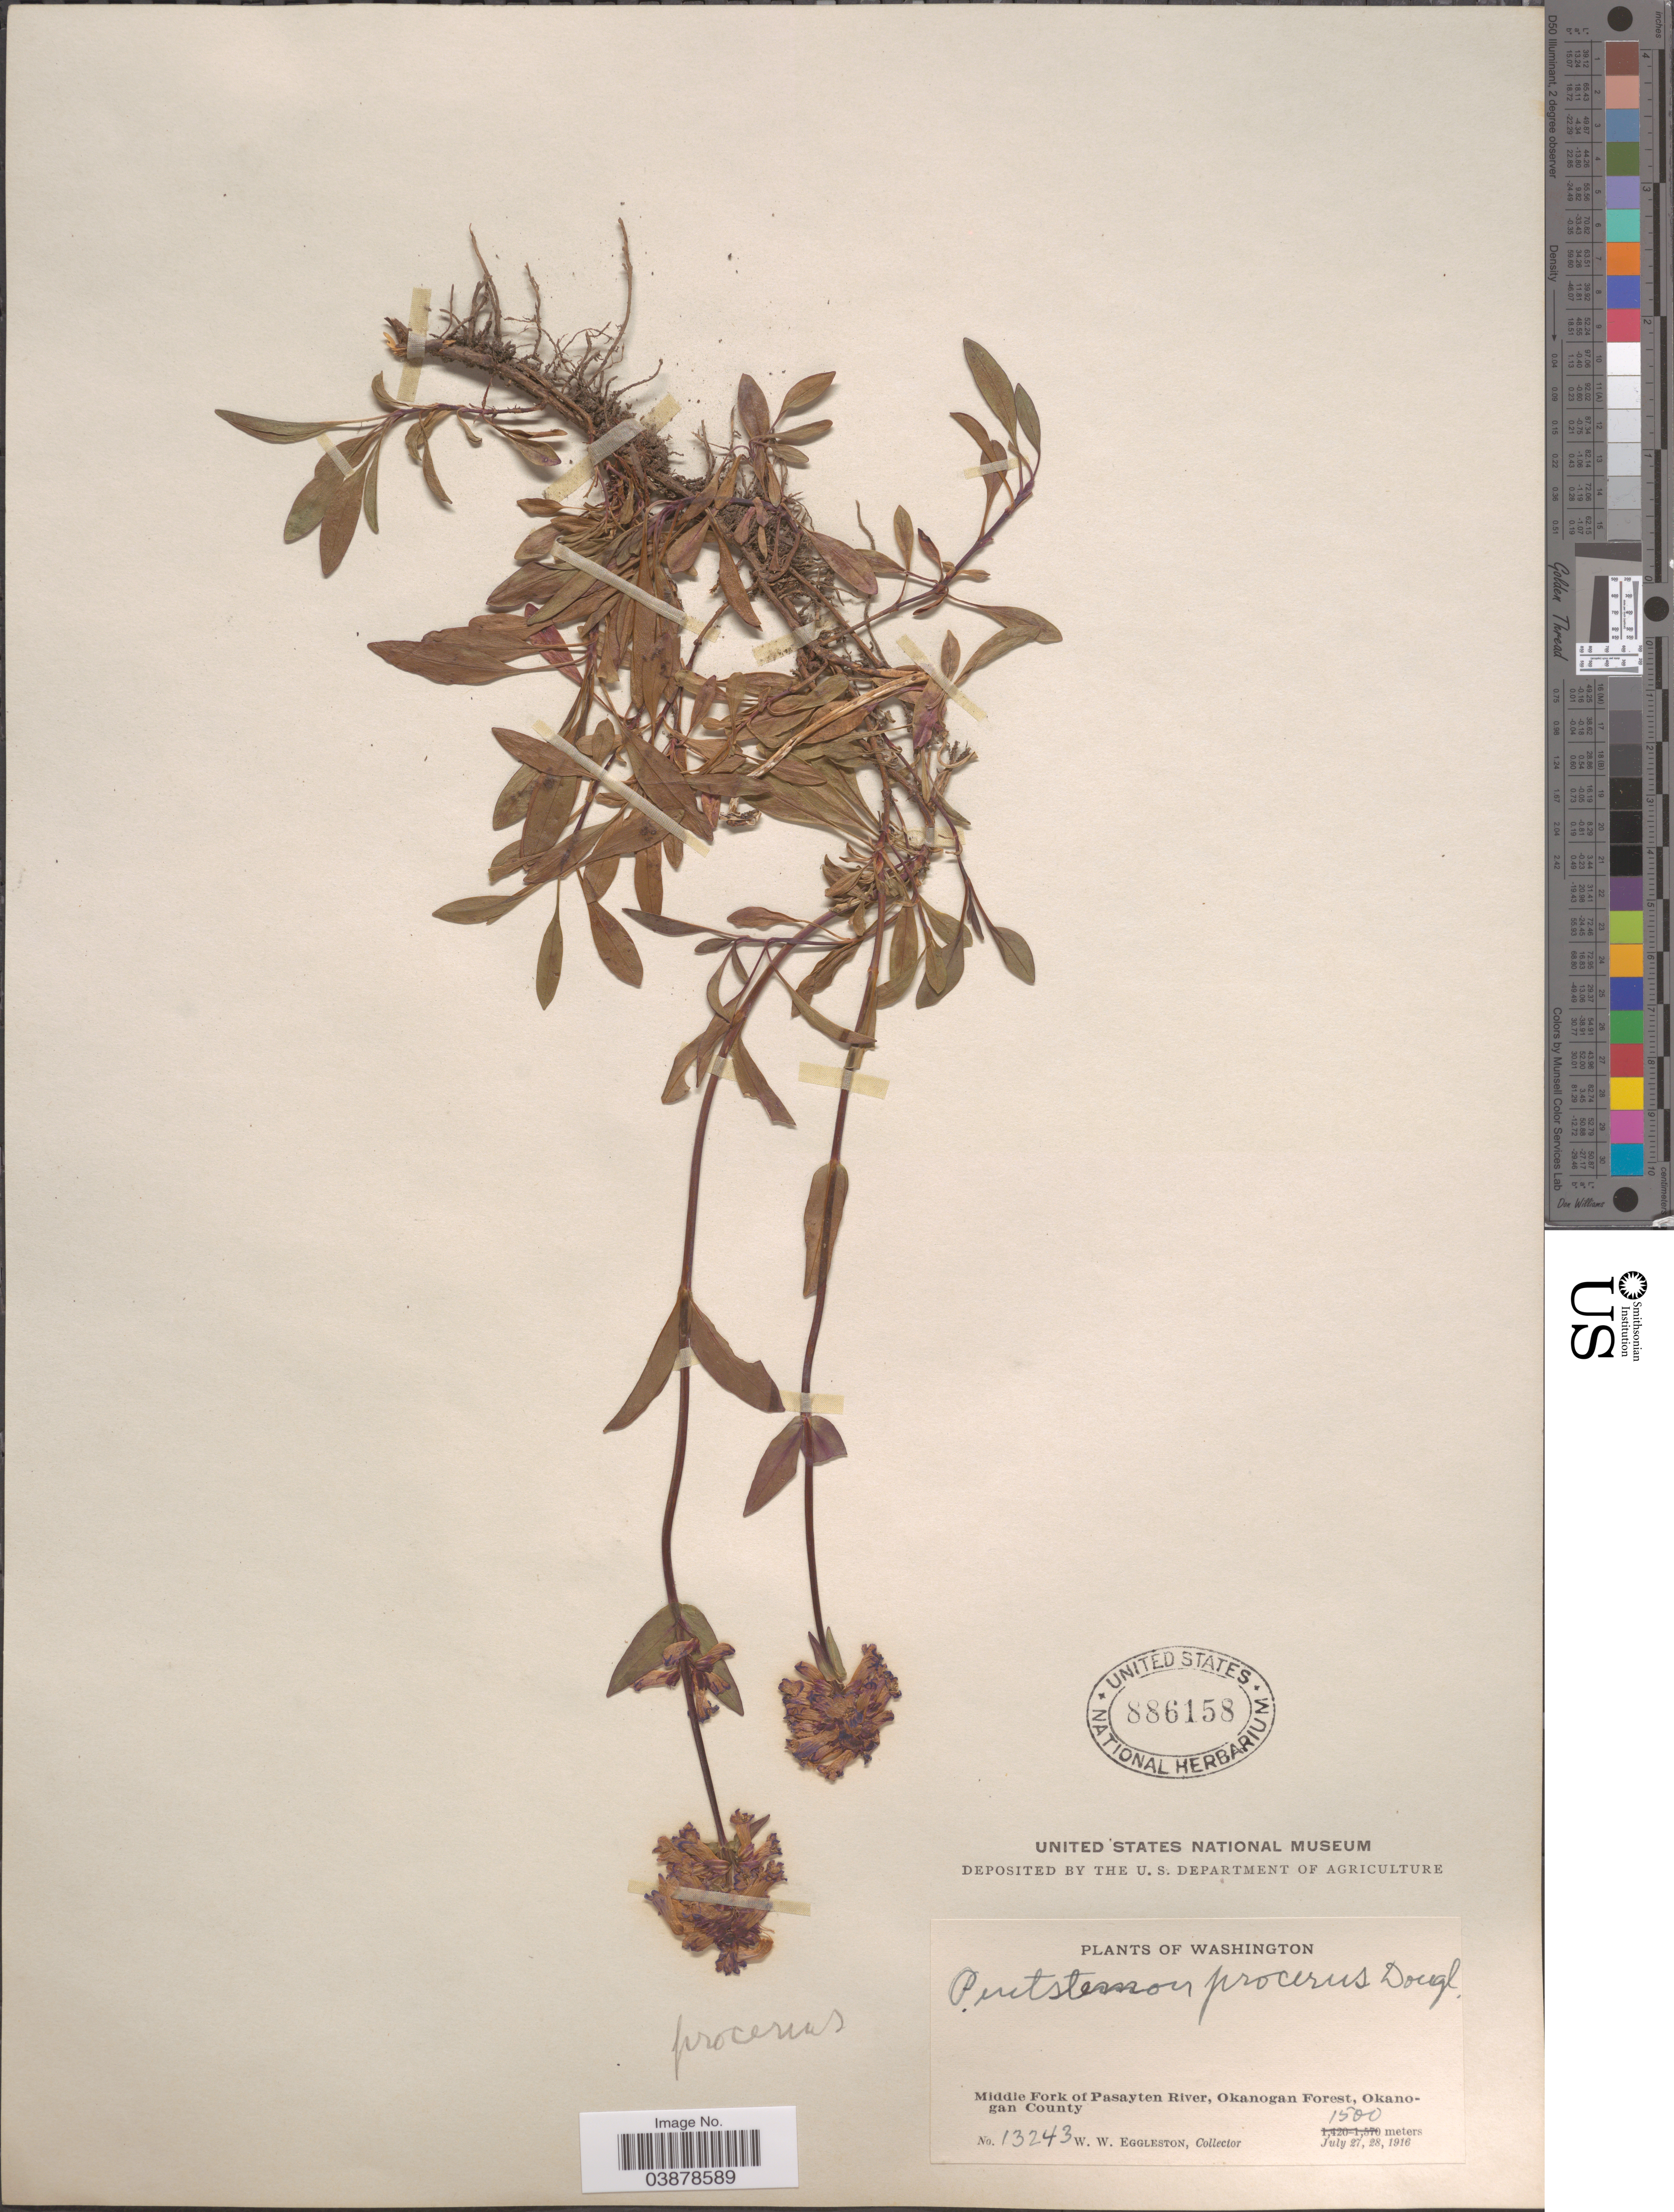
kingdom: Plantae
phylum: Tracheophyta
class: Magnoliopsida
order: Lamiales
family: Plantaginaceae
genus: Penstemon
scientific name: Penstemon tolmiei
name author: Hook.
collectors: W. W. Eggleston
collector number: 13243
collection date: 1916-07-27/1916-07-28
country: United States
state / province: Washington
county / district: Okanogan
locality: Middle Fork of Pasayten River, Okanogan Forest, Okanogan County.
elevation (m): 1500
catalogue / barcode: US 886158